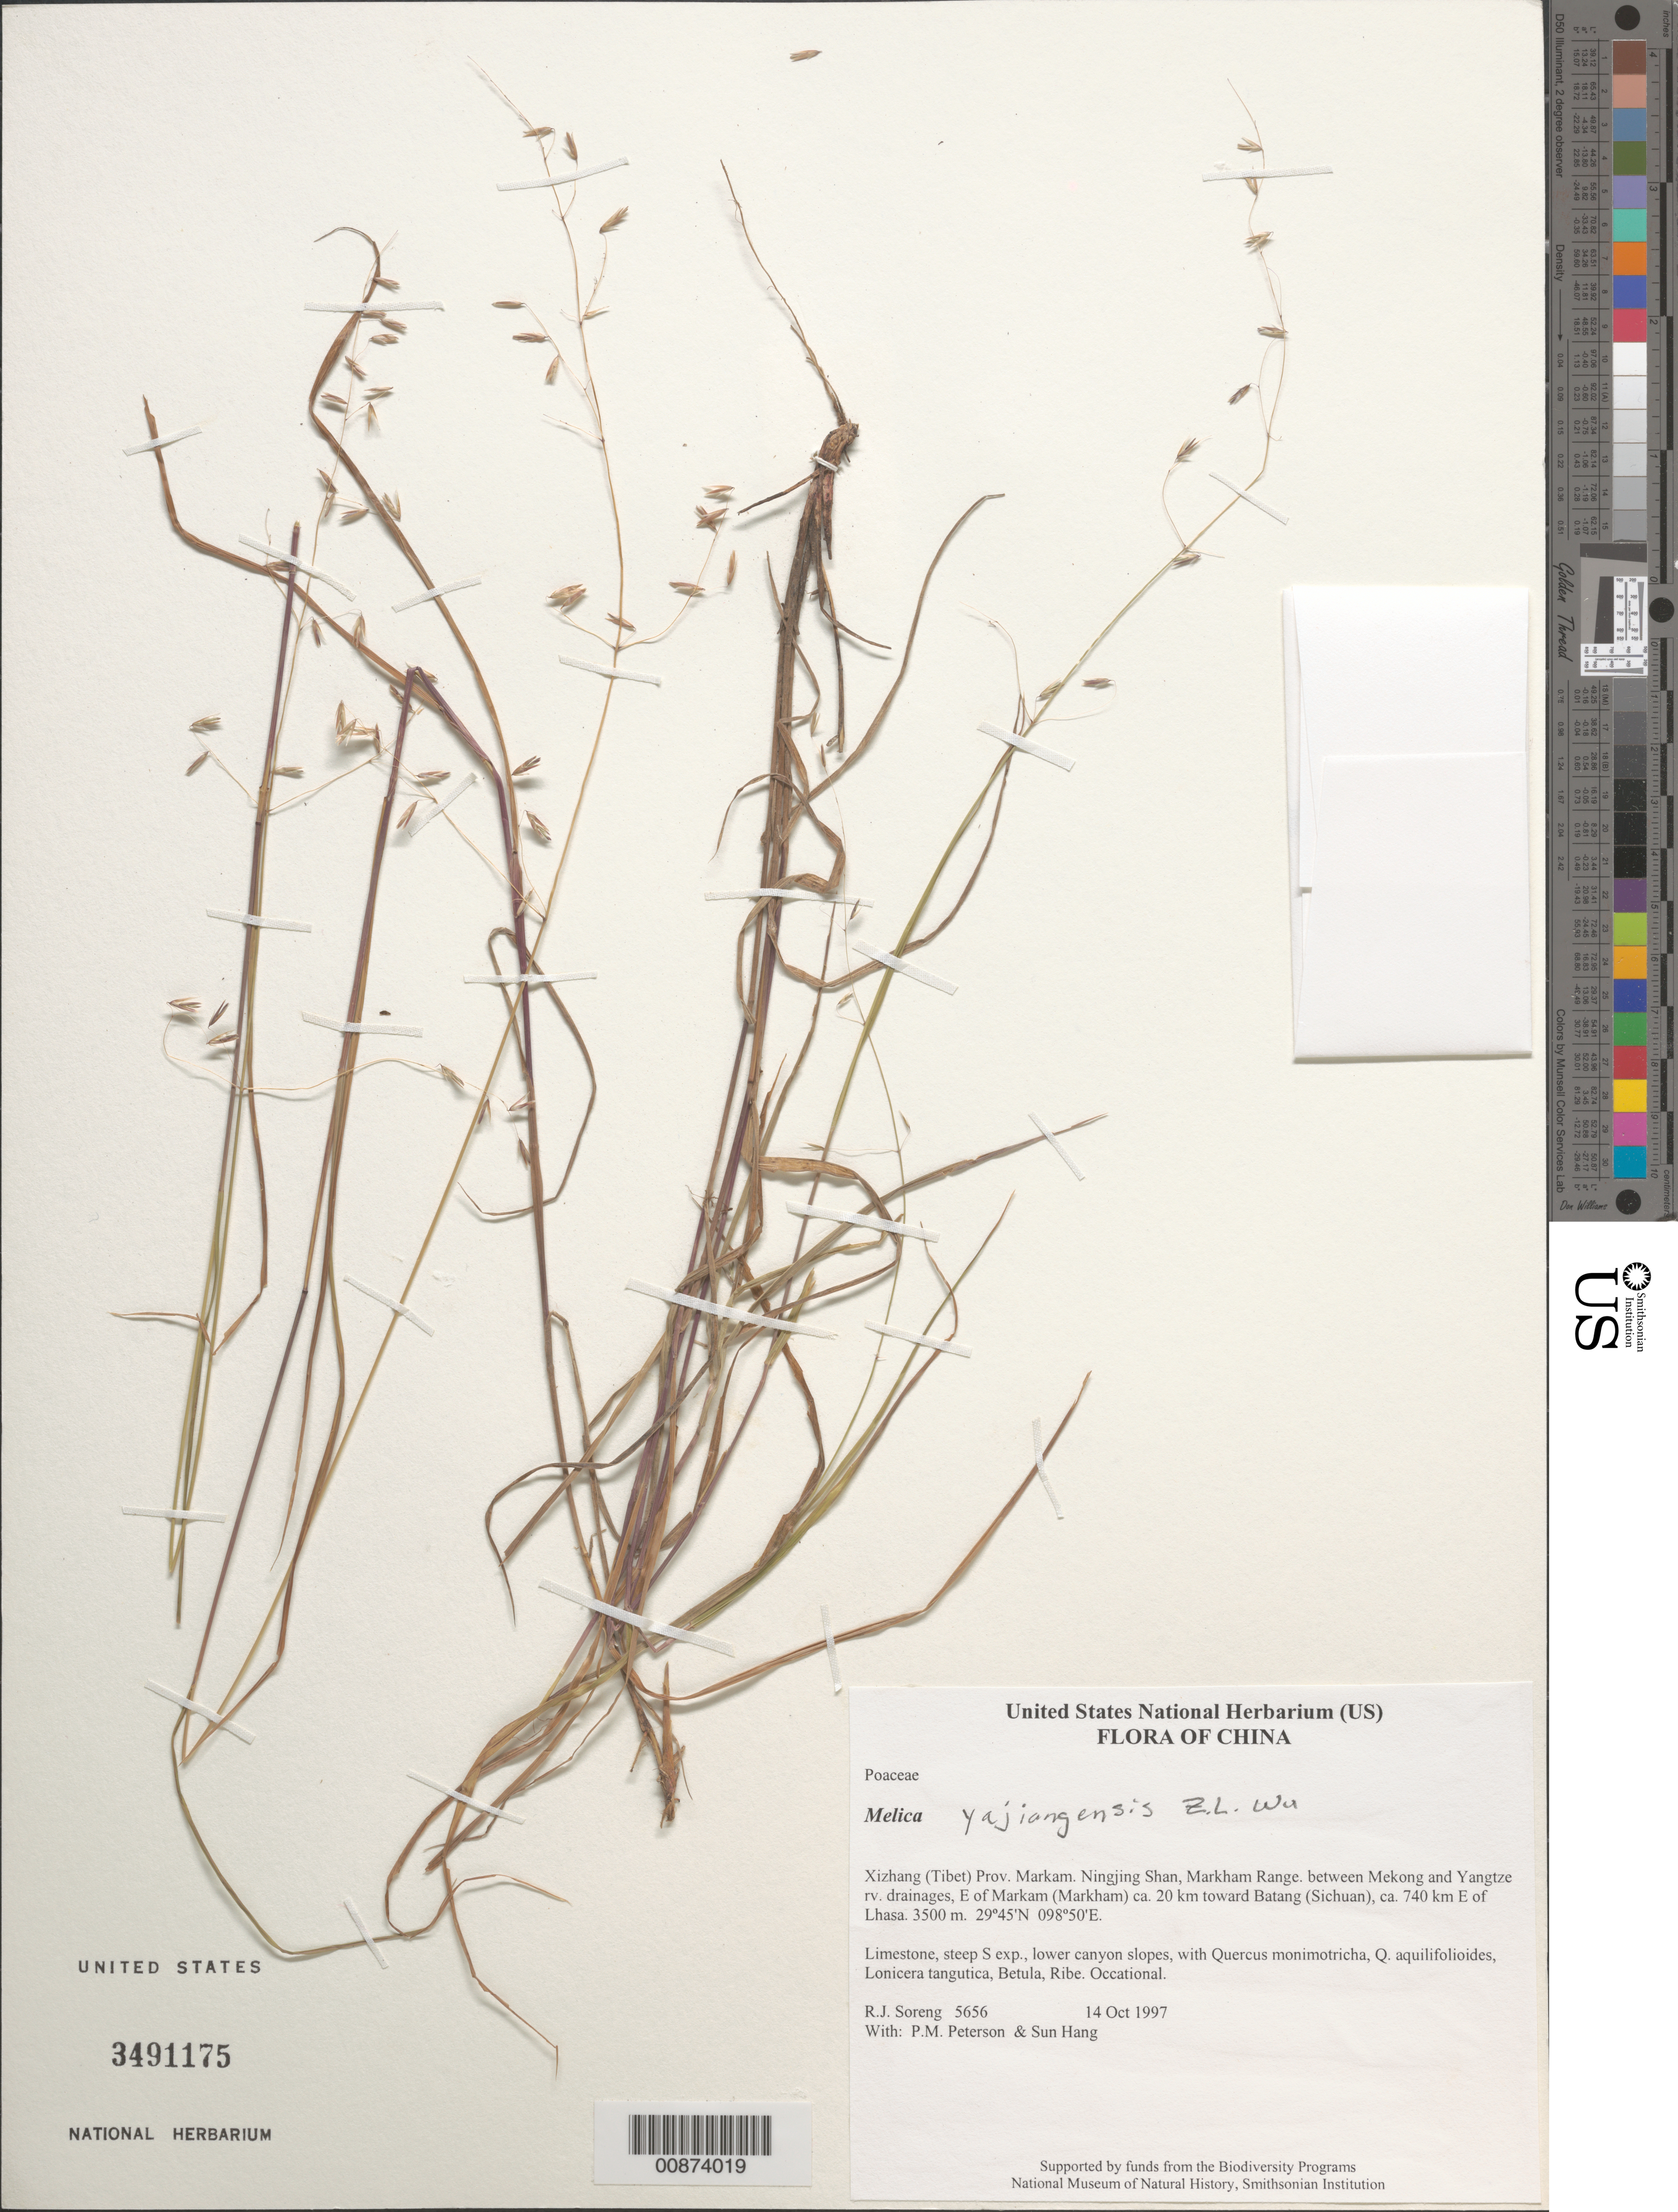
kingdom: Plantae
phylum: Tracheophyta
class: Liliopsida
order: Poales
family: Poaceae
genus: Melica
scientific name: Melica yajiangensis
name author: Z.L. Wu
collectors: R. J. Soreng, P. M. Peterson & Sun Hang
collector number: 5656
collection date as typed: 14 Oct 1997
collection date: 1997-10-14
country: China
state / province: Xizang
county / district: Markam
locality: Ningjing Shan, Markham Range. between Mekong and Yangtze rv. drainages, E of Markam (Markham) ca. 20 km toward Batang (Sichuan), ca. 740 km E of Lhasa.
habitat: Limestone, steep S exp., lower canyon slopes, with Quercus monimotricha, Q. aquilifolioides, Lonicera tangutica, Betula, Ribe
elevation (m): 3500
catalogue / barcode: US 3491175